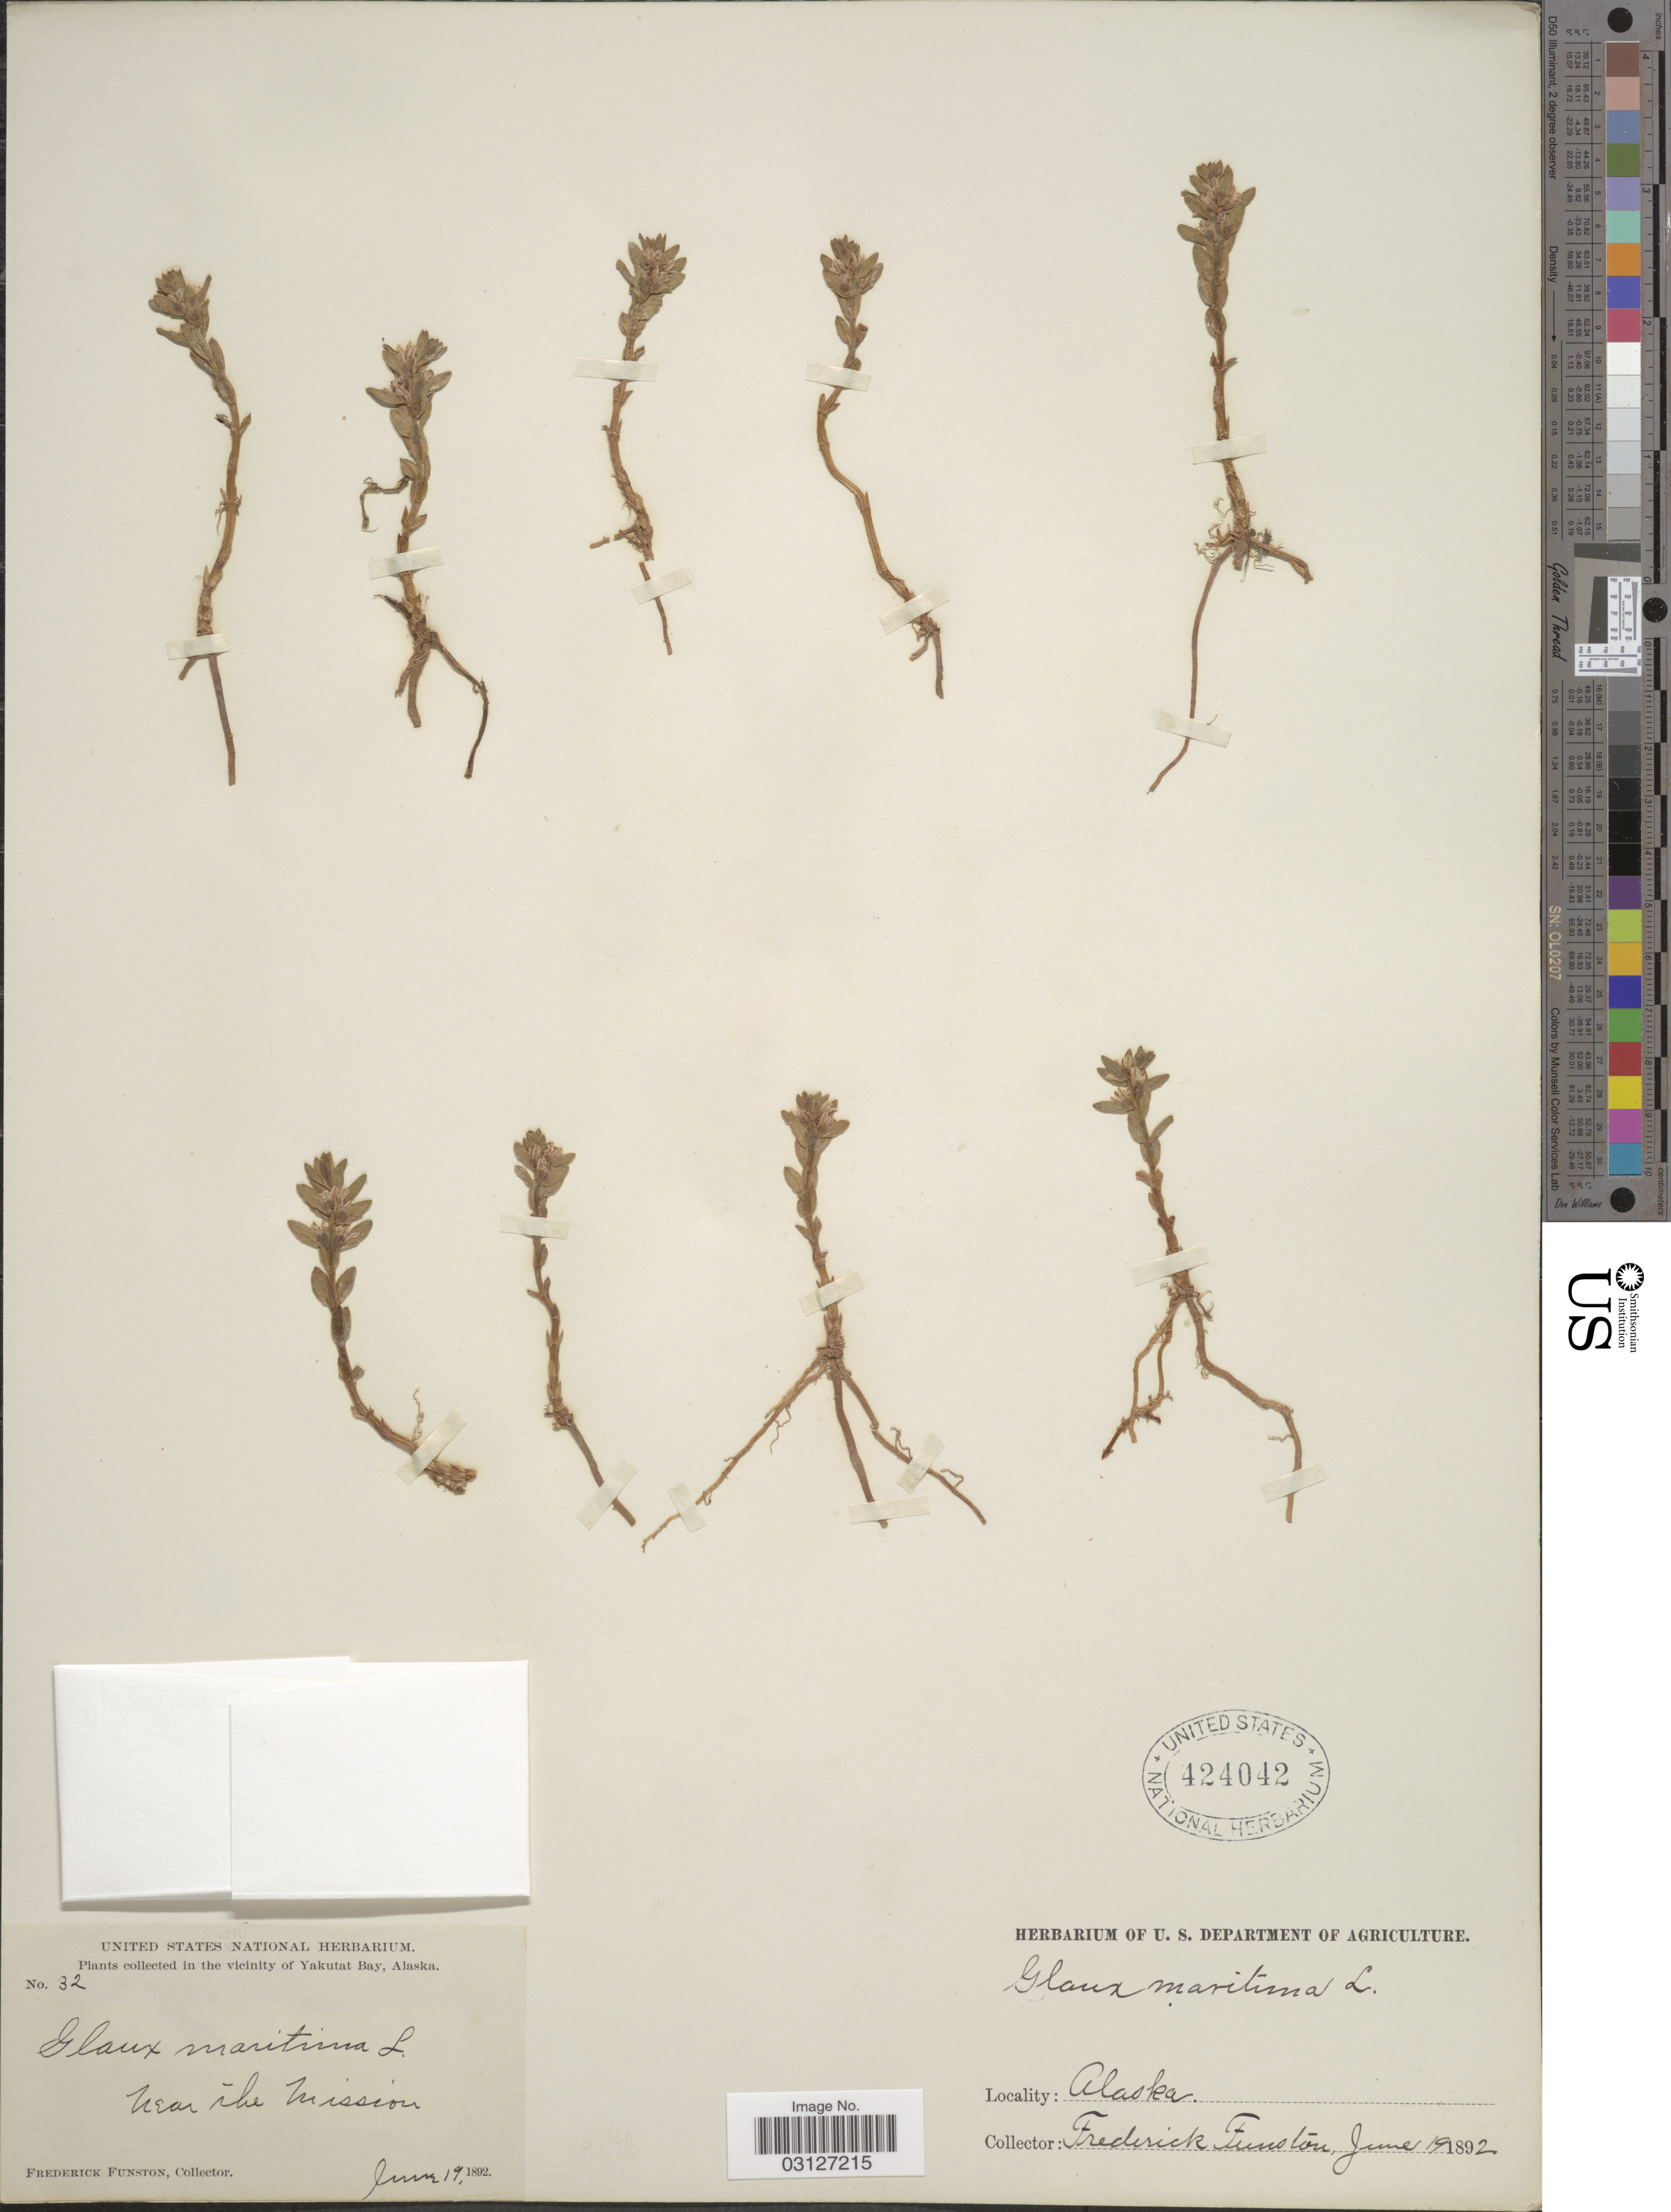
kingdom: Plantae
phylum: Tracheophyta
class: Magnoliopsida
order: Ericales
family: Primulaceae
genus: Glaux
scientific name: Glaux maritima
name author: L.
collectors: F. Funston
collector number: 32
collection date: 1892-06-19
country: United States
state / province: Alaska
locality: In the vicinity of Yakutat Bay, near the mission.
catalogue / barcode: US 424042